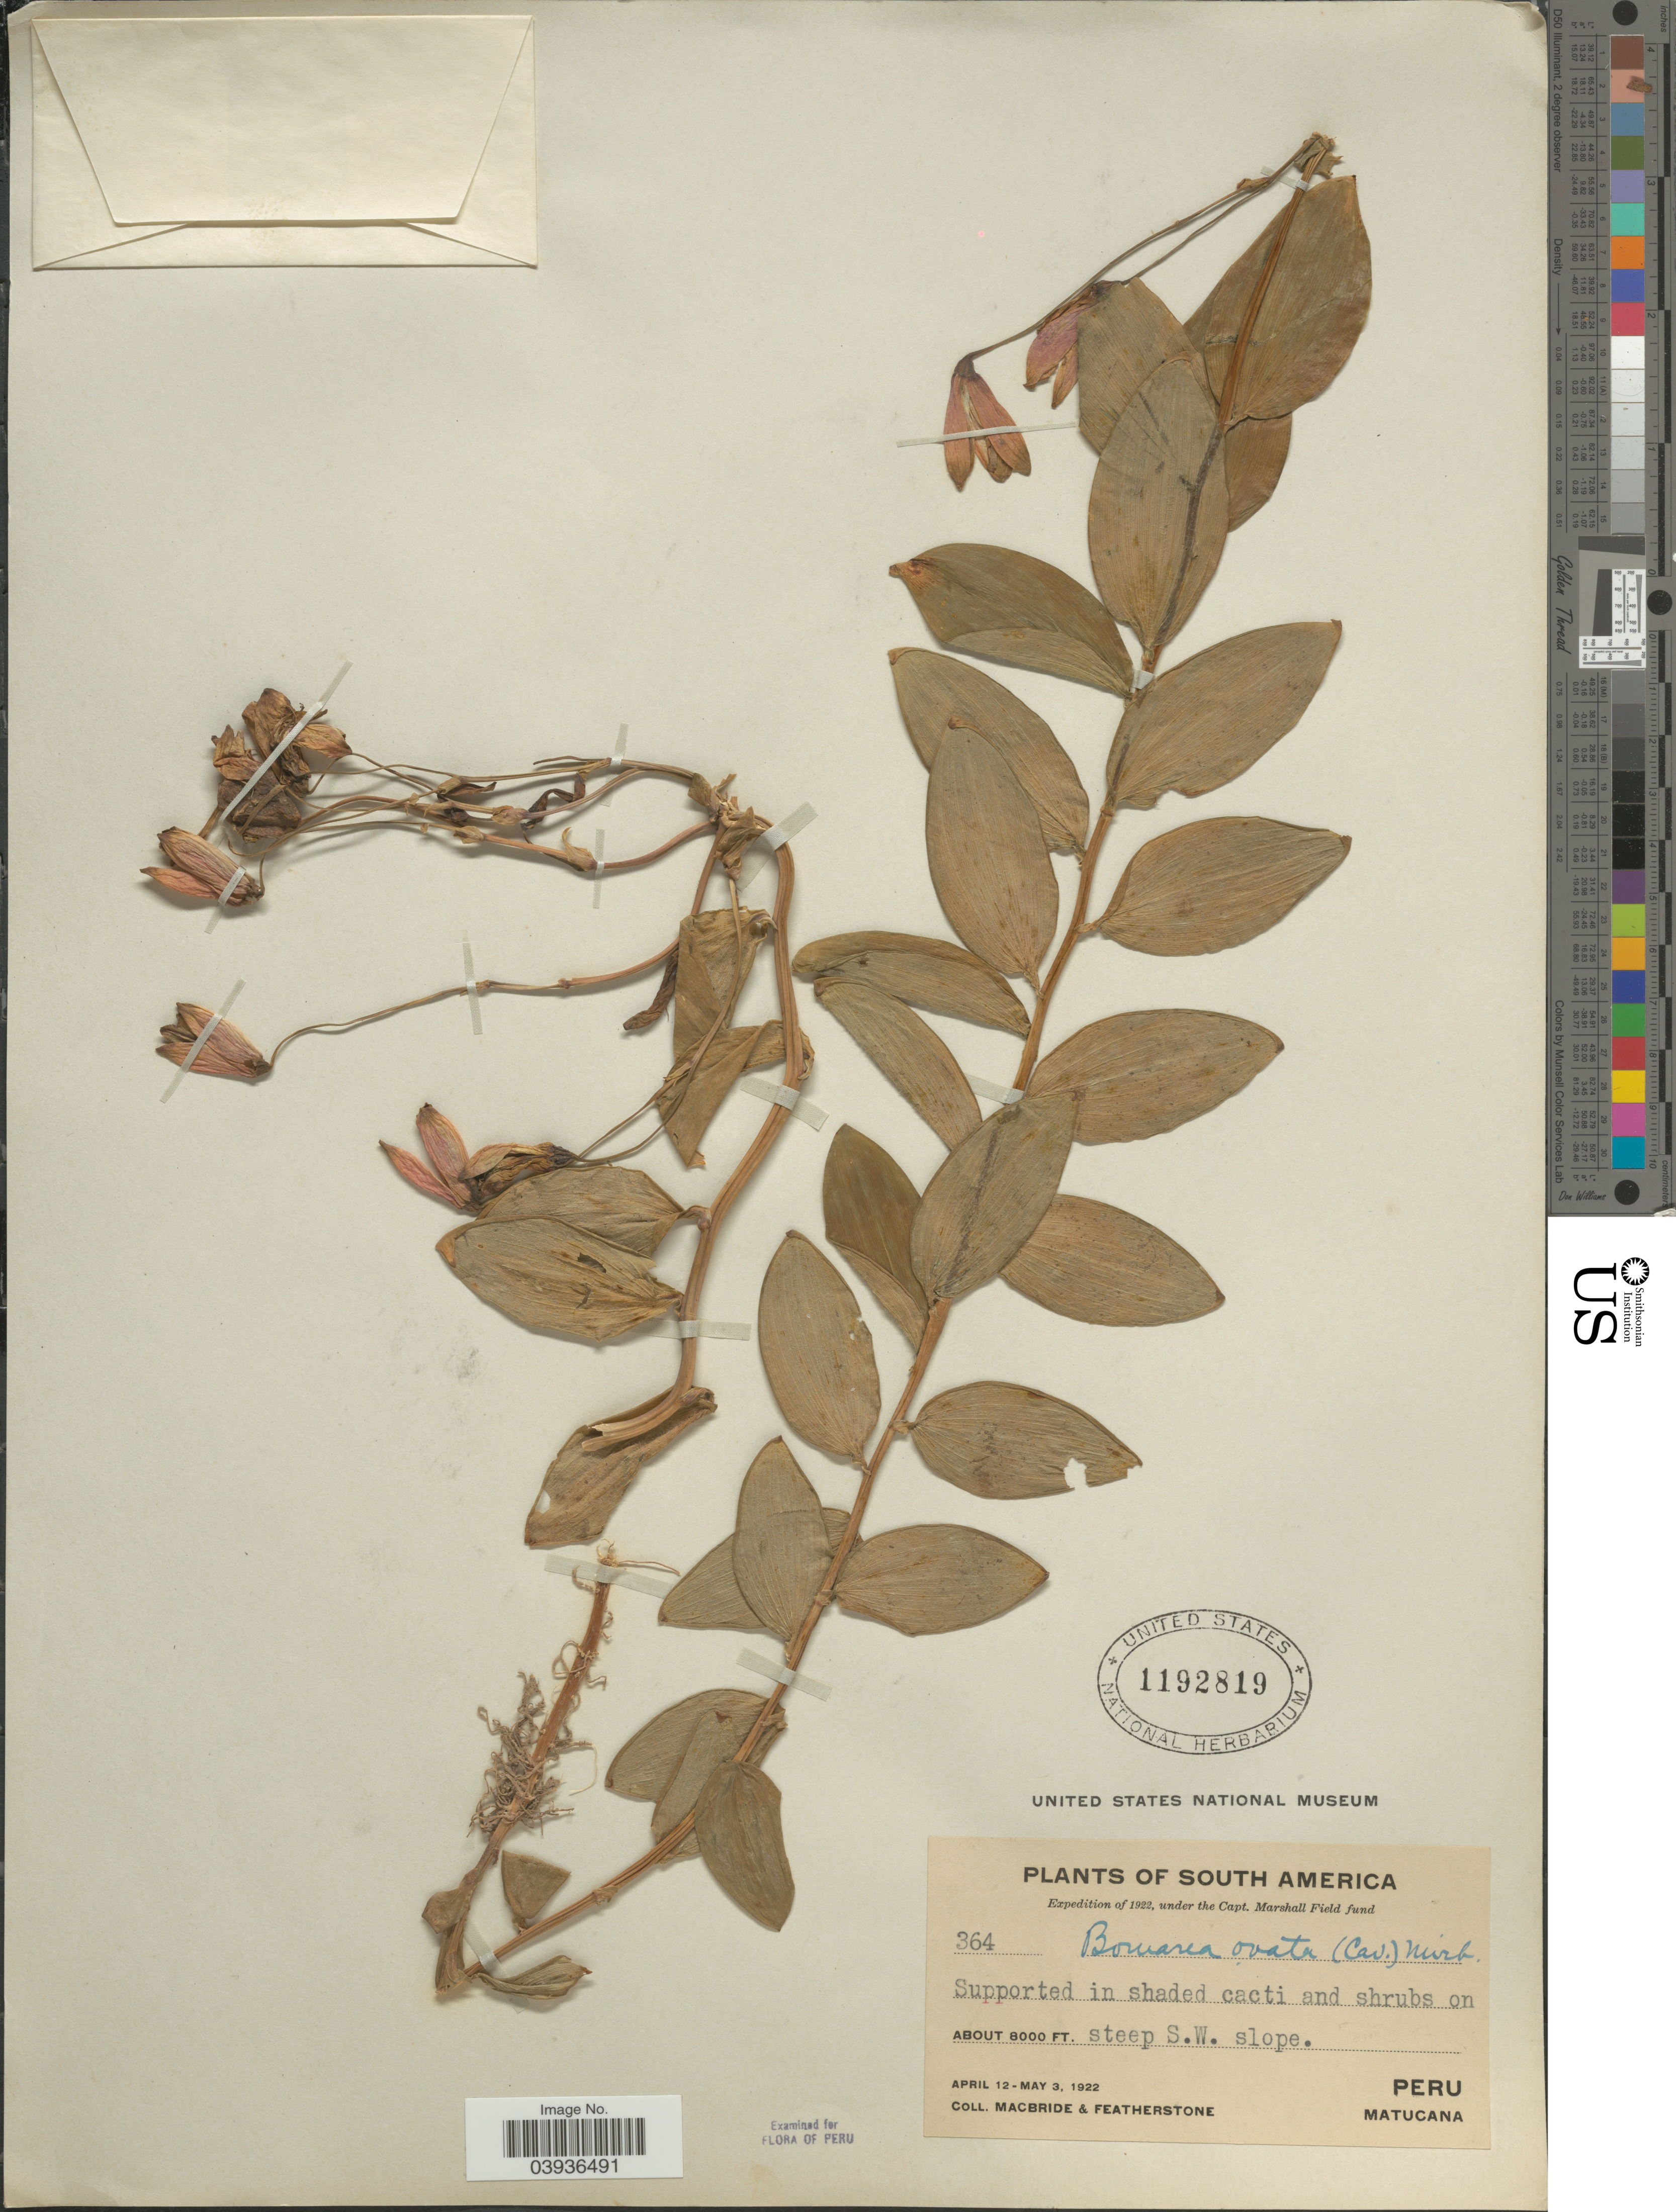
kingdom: Plantae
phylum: Tracheophyta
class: Liliopsida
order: Liliales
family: Alstroemeriaceae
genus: Bomarea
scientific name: Bomarea ovata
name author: (Cav.) Mirb.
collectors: Macbride, -- & -. Featherstone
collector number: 364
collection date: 1922-04-12/1922-05-03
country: Peru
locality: Steep S. W. slope. Matucana.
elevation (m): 2438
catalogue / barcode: US 1192819